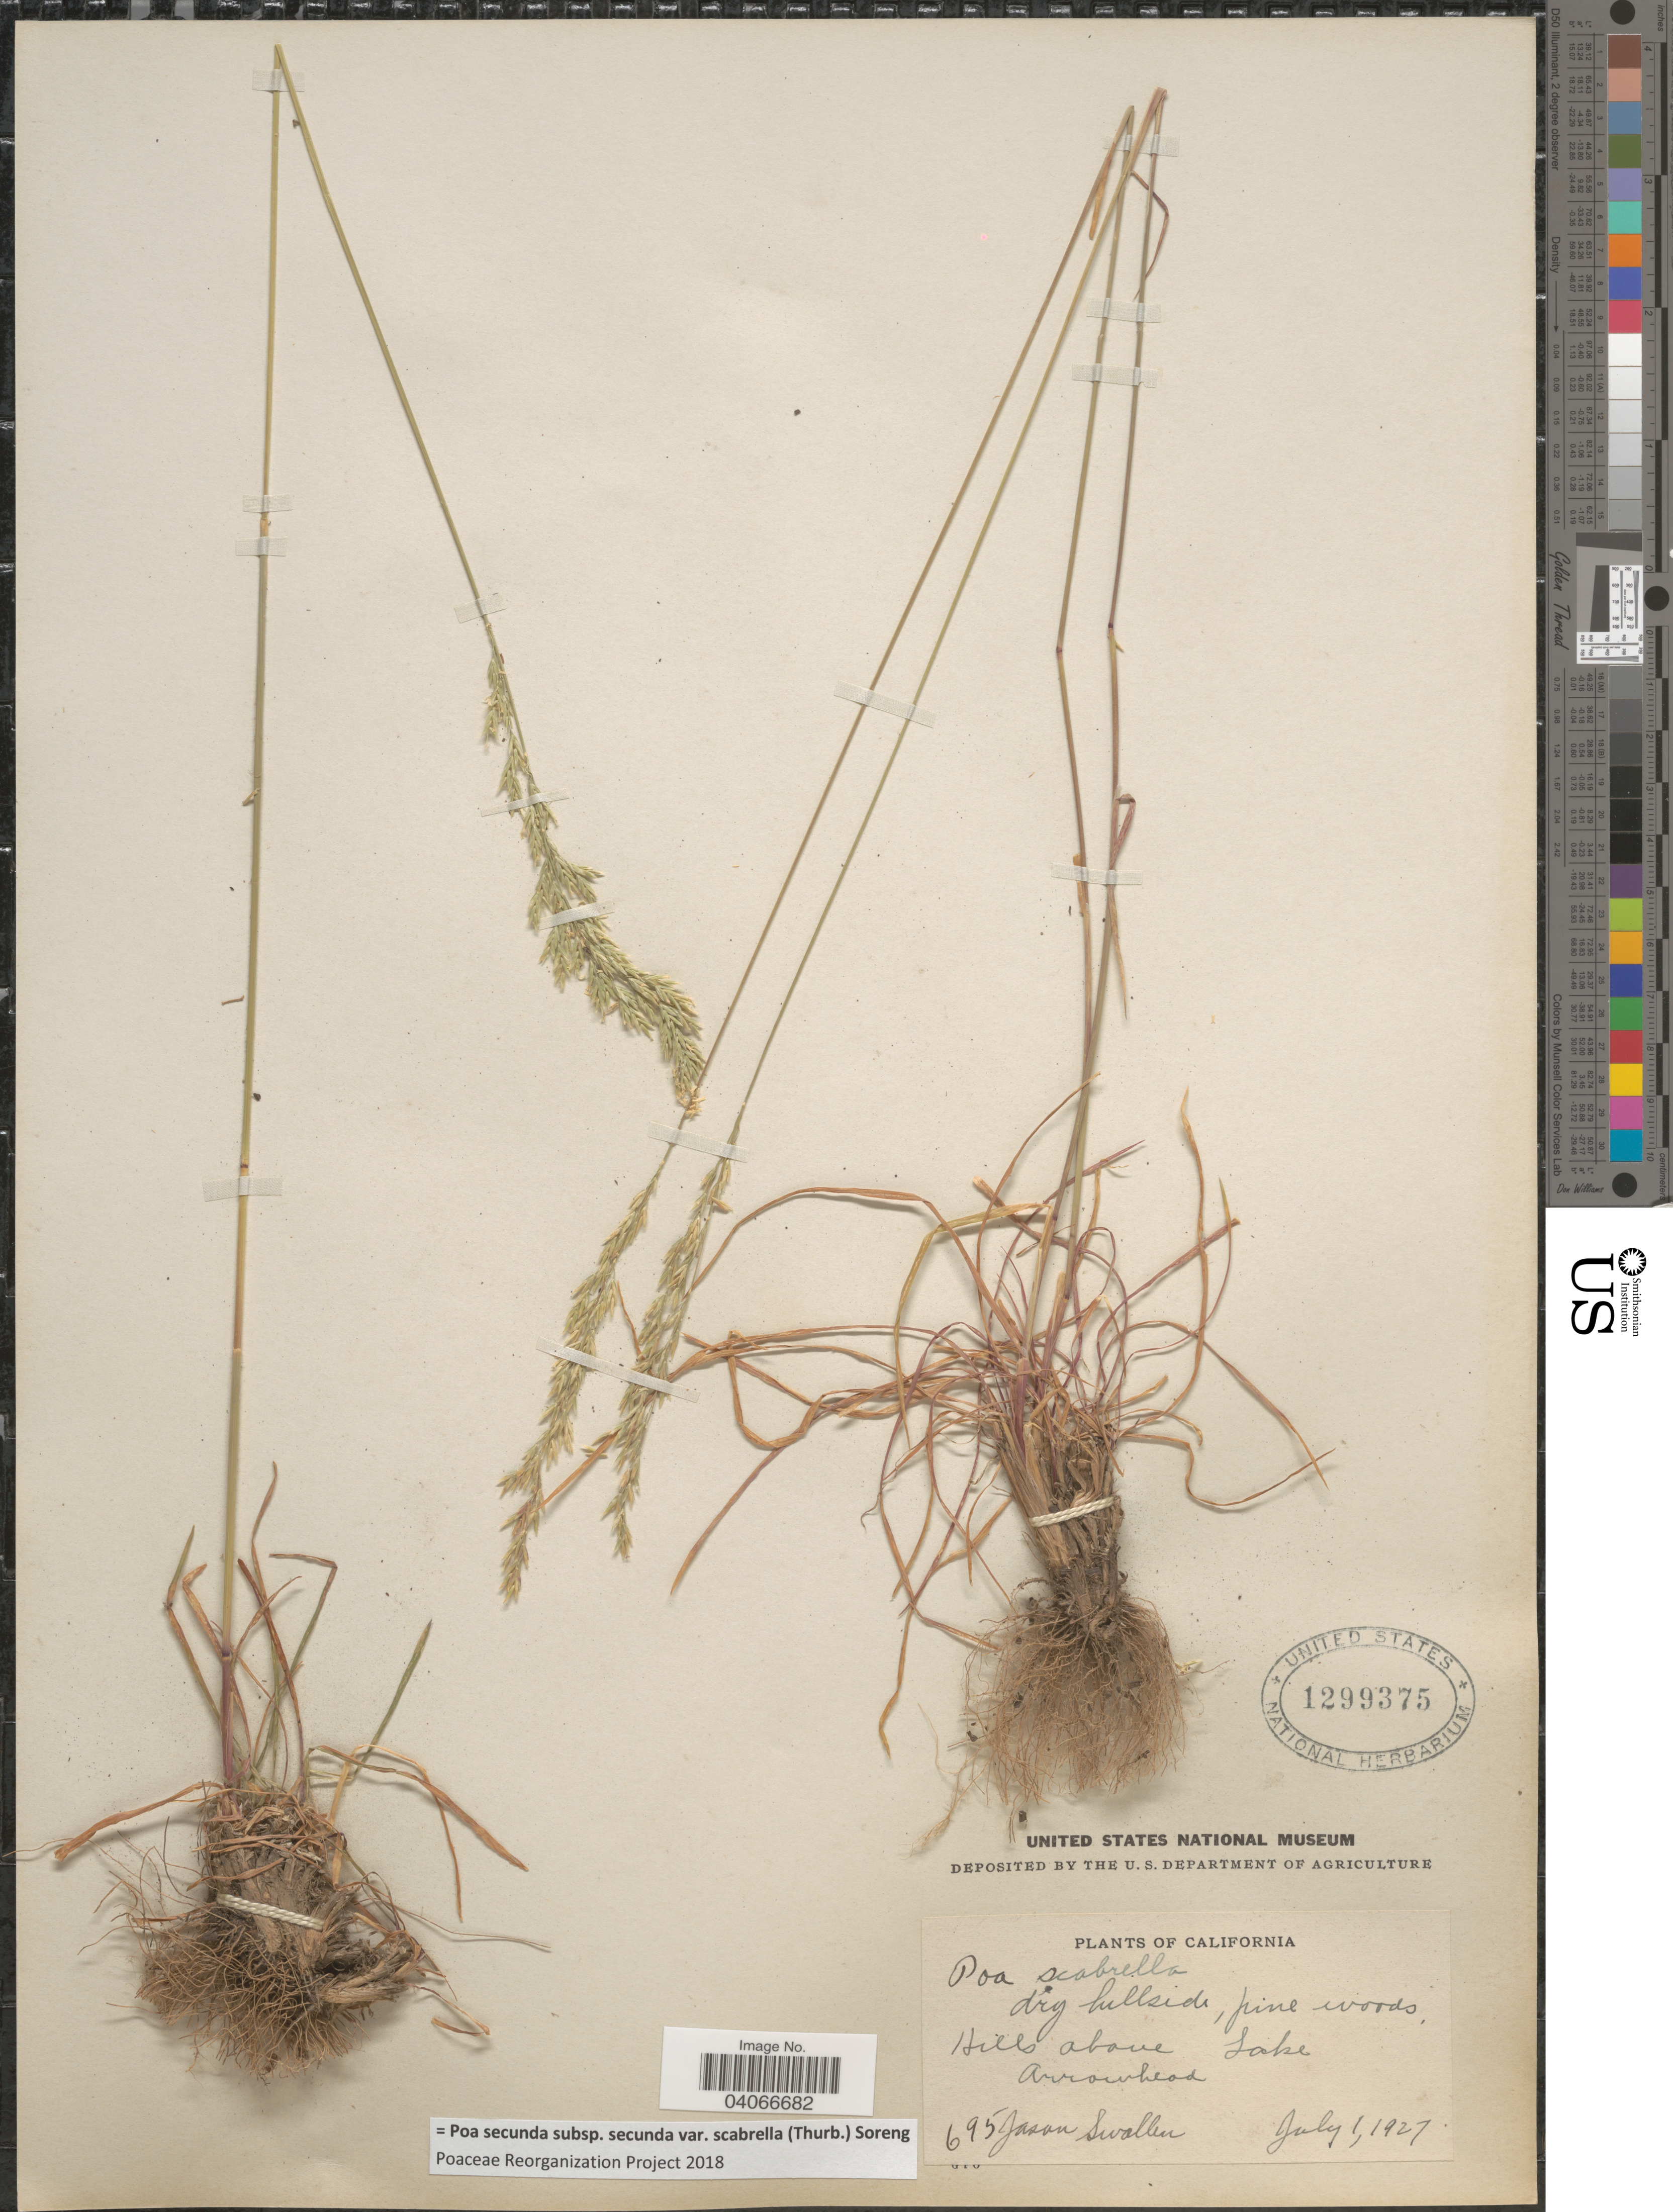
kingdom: Plantae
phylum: Tracheophyta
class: Liliopsida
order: Poales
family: Poaceae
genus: Poa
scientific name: Poa secunda subsp. secunda var. scabrella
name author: (Thurb.) Soreng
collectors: J. R. Swallen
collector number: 695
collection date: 1927-07-01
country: United States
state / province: California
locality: Hills above Lake Arrowhead.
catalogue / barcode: US 1299375